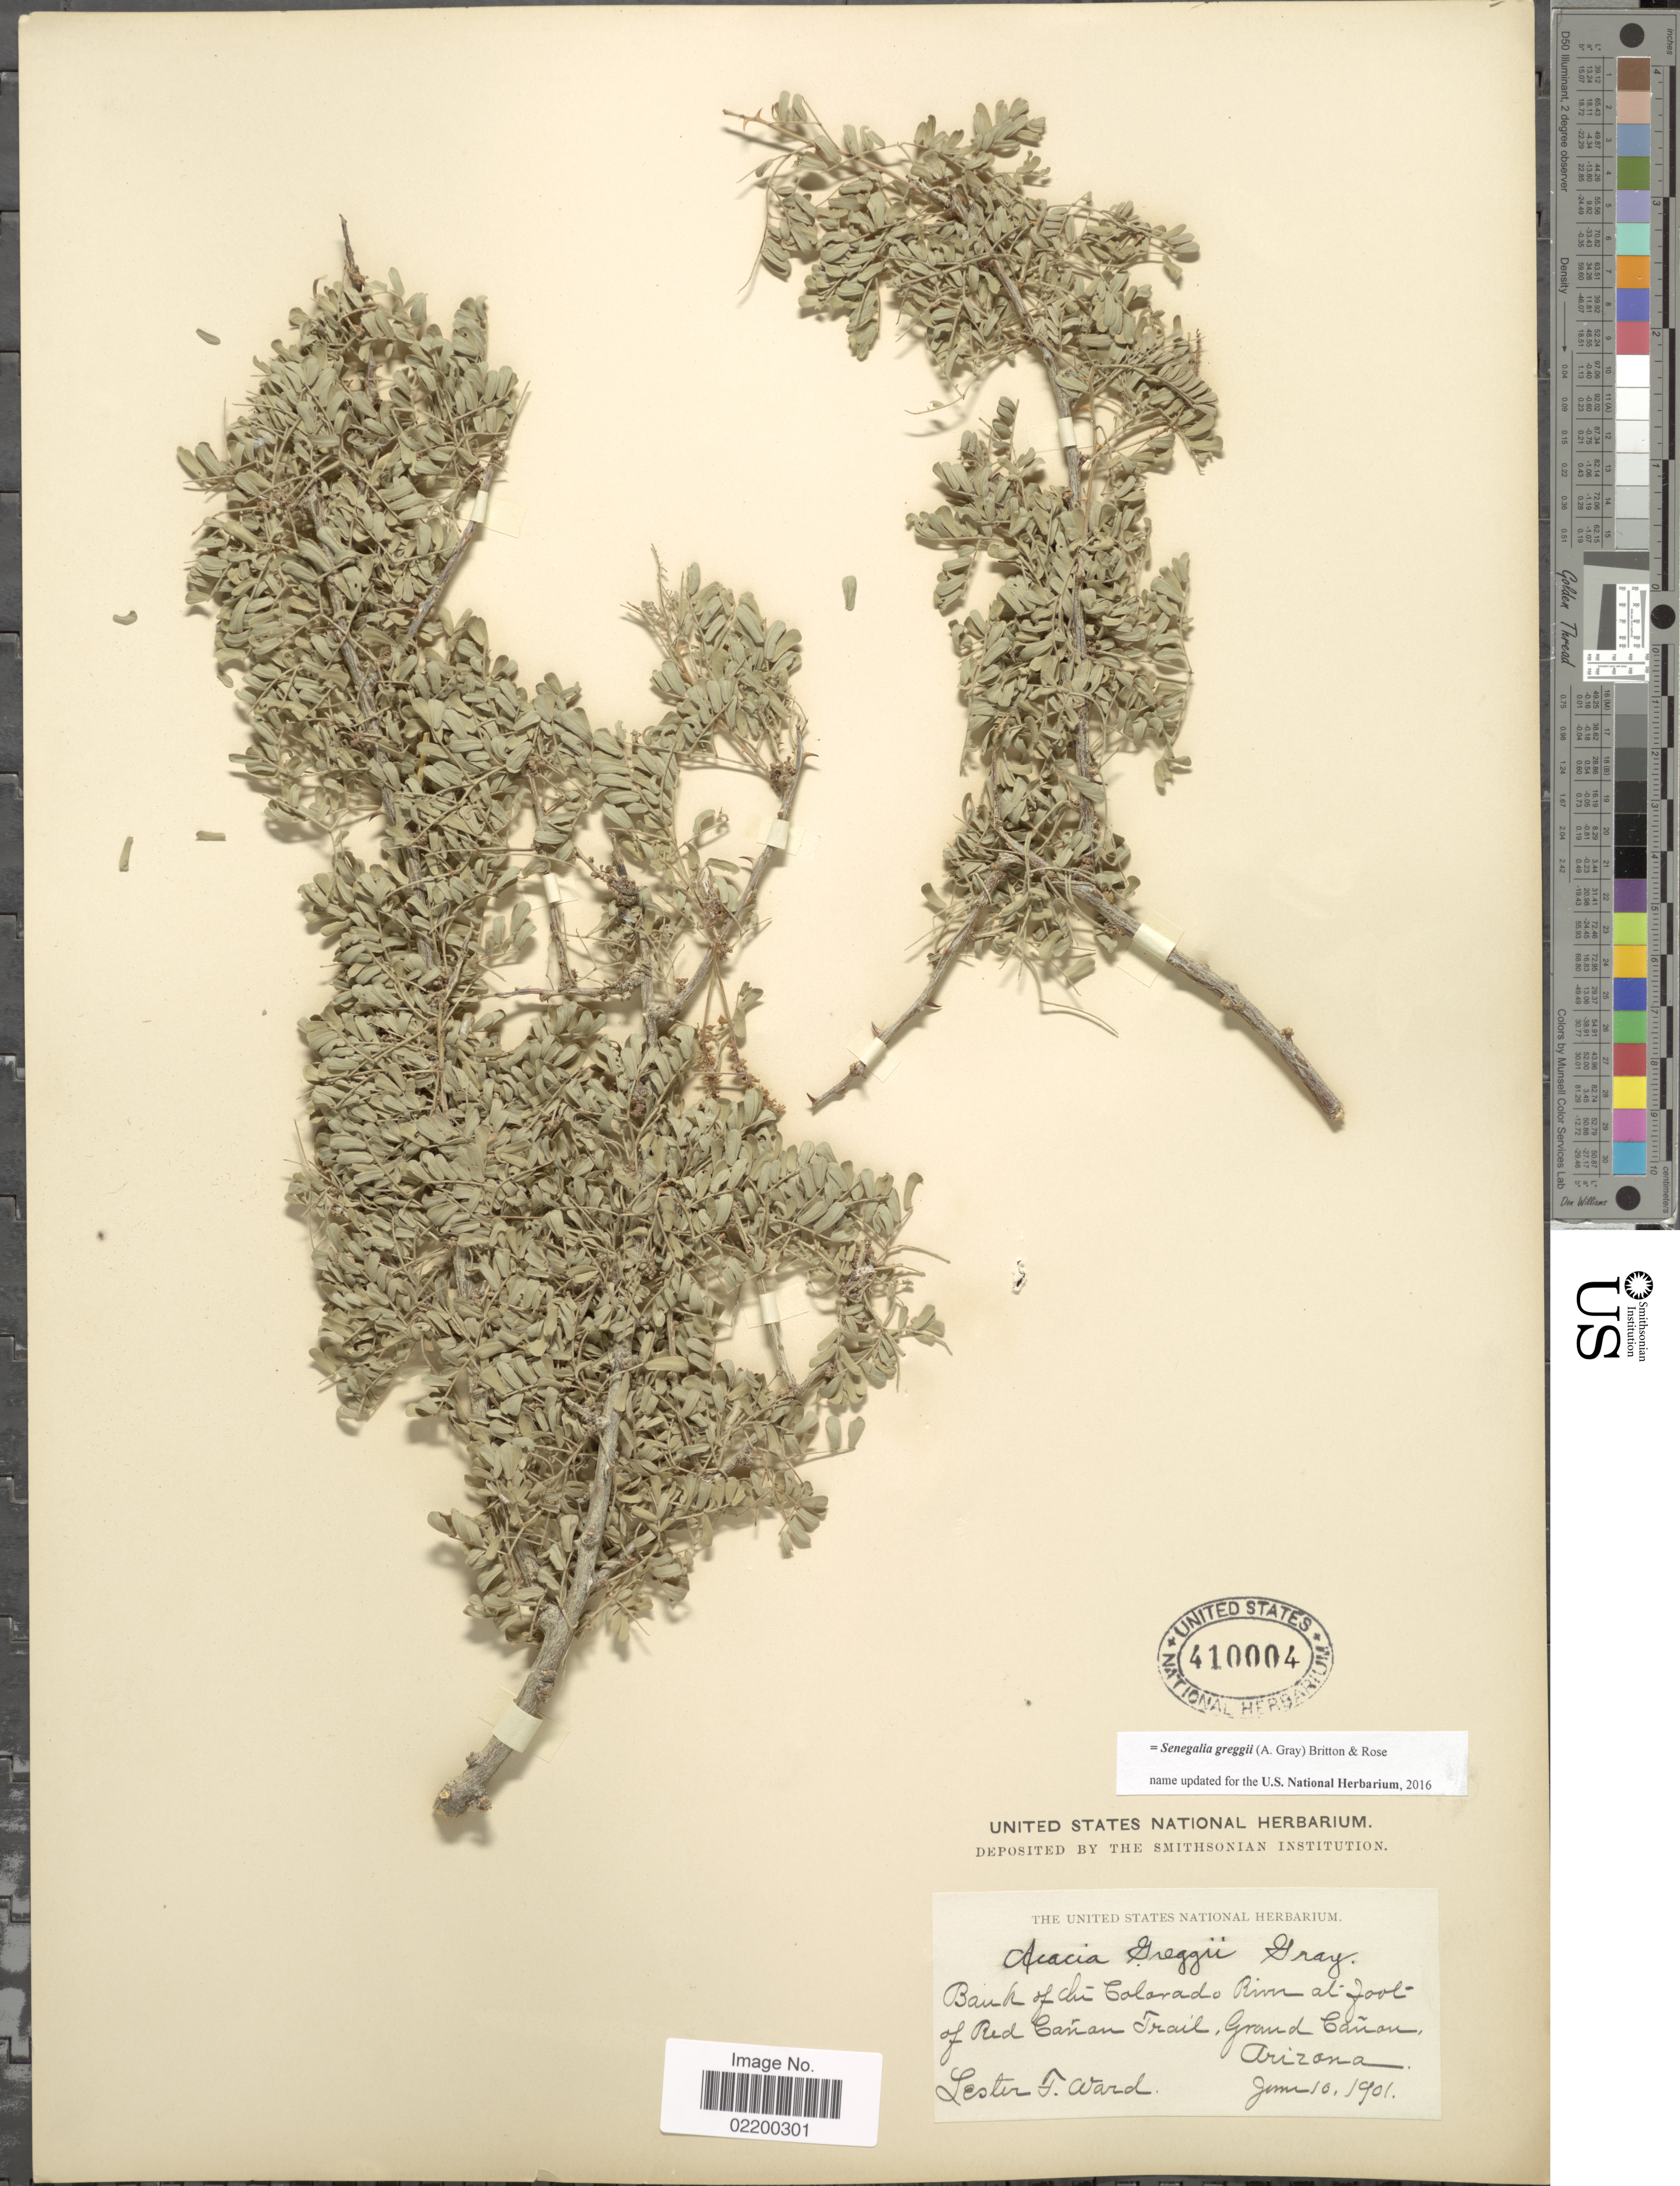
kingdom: Plantae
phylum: Tracheophyta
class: Magnoliopsida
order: Fabales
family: Fabaceae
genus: Senegalia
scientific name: Senegalia greggii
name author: (A. Gray) Britton & Rose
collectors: L. F. Ward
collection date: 1901-06-10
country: United States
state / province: Arizona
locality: Bank of the Colorado River at foot of Red Cañon Trail, Grand Cañon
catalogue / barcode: US 410004